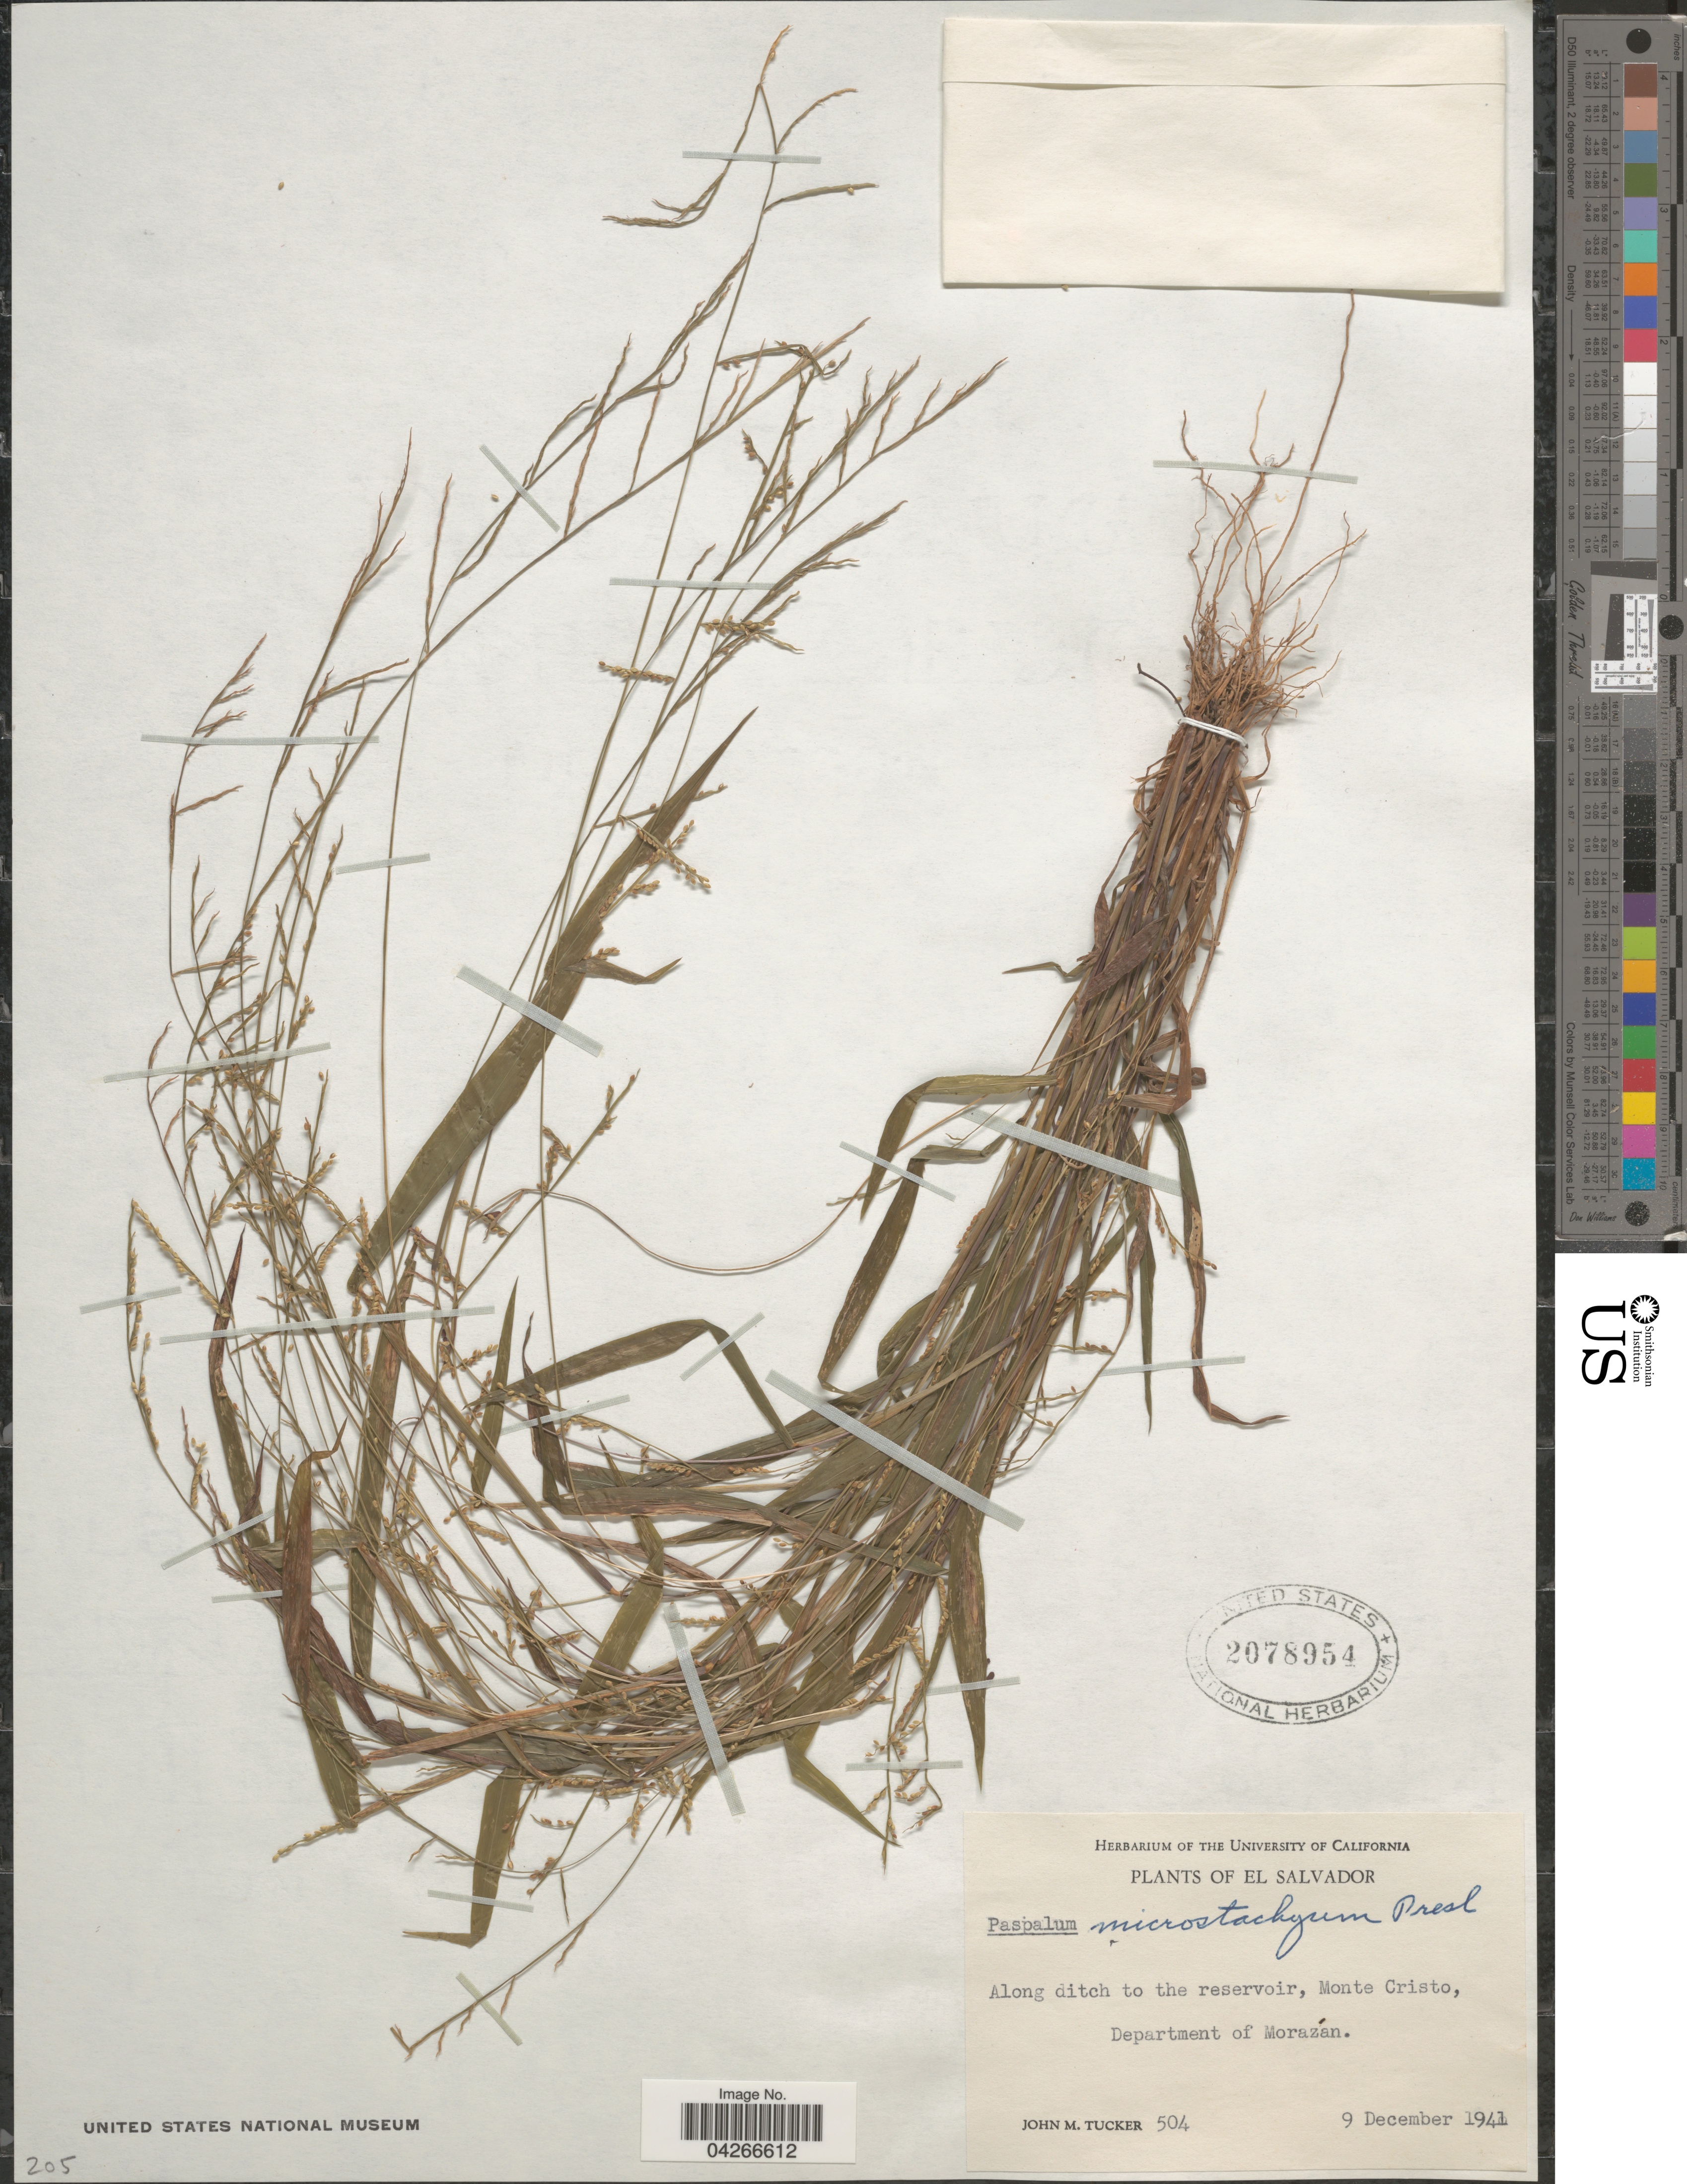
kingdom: Plantae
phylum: Tracheophyta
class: Liliopsida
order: Poales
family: Poaceae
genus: Paspalum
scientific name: Paspalum microstachyum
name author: J. Presl in C. Presl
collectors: J. M. Tucker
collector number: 504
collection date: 1941-12-09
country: El Salvador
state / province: Morazan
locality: Along ditch to the reservoir, Monte Cristo, Department of Morazán.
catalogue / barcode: US 2078954